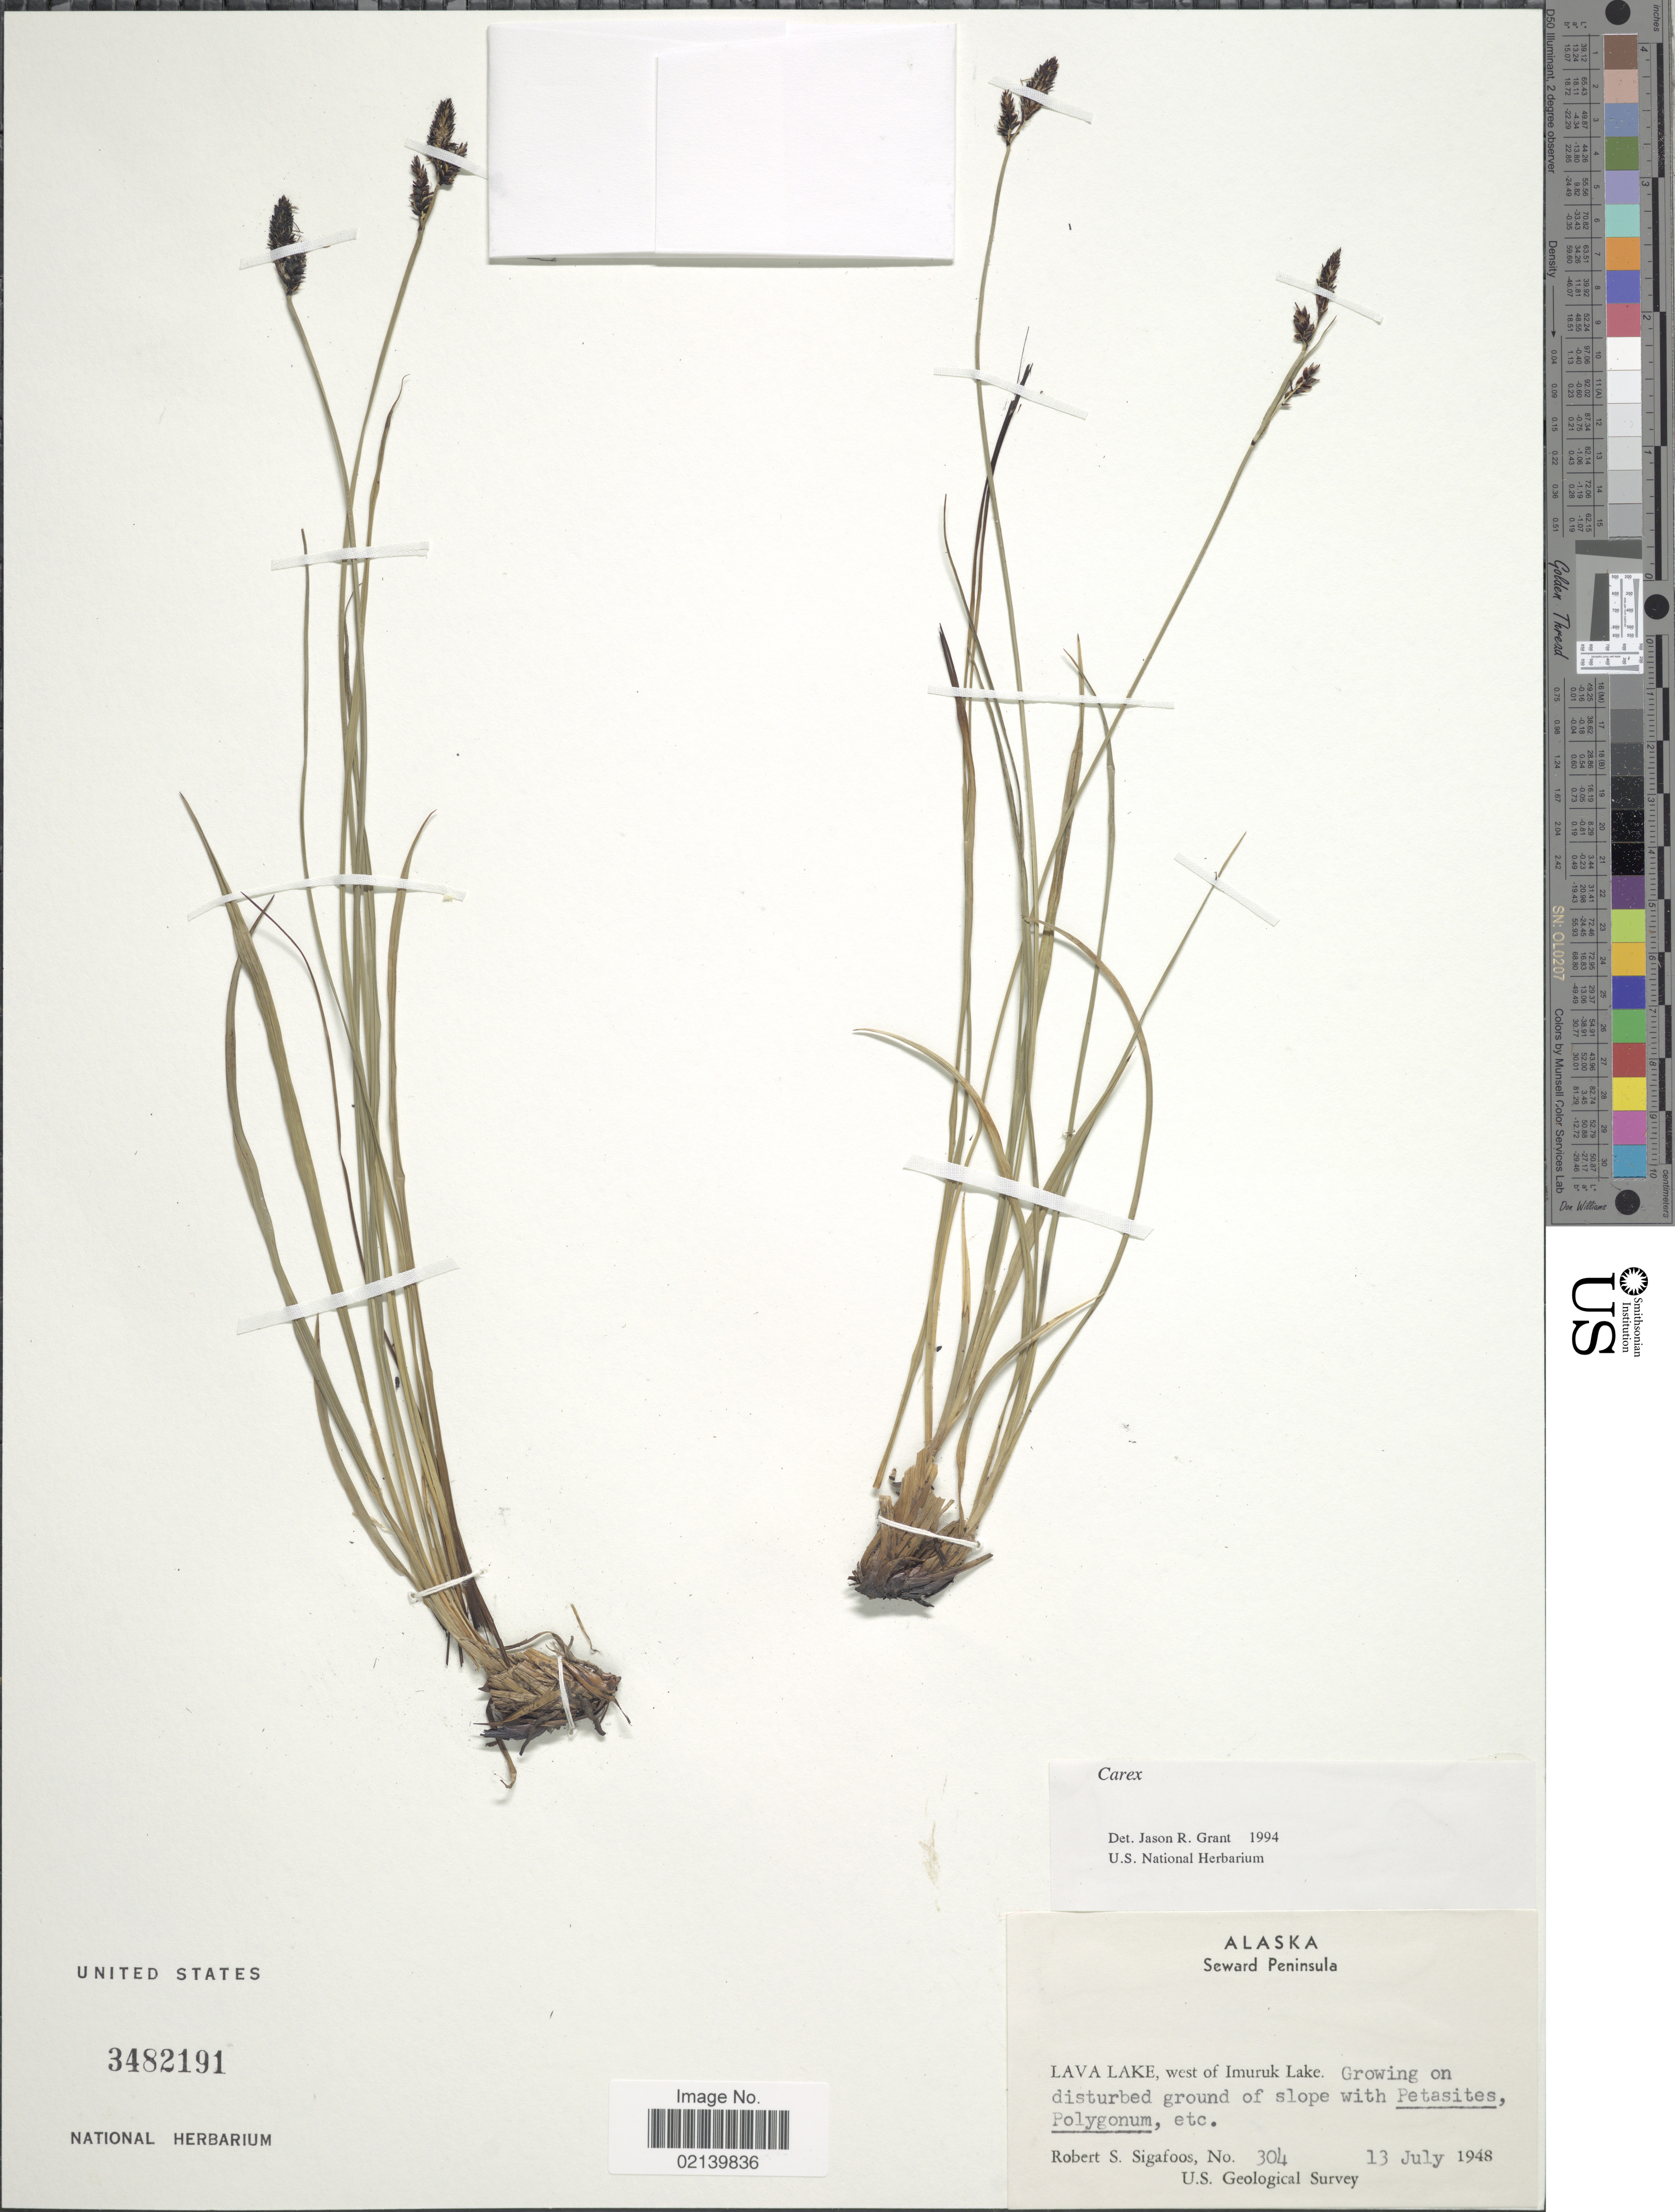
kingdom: Plantae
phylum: Tracheophyta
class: Liliopsida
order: Poales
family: Cyperaceae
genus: Carex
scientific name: Carex sp.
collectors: R. Sigafoos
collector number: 304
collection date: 1948-07-13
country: United States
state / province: Alaska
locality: Alaska, Seward Peninsula, Lava Lake, West of Imuruk Lake.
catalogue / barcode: US 3482191